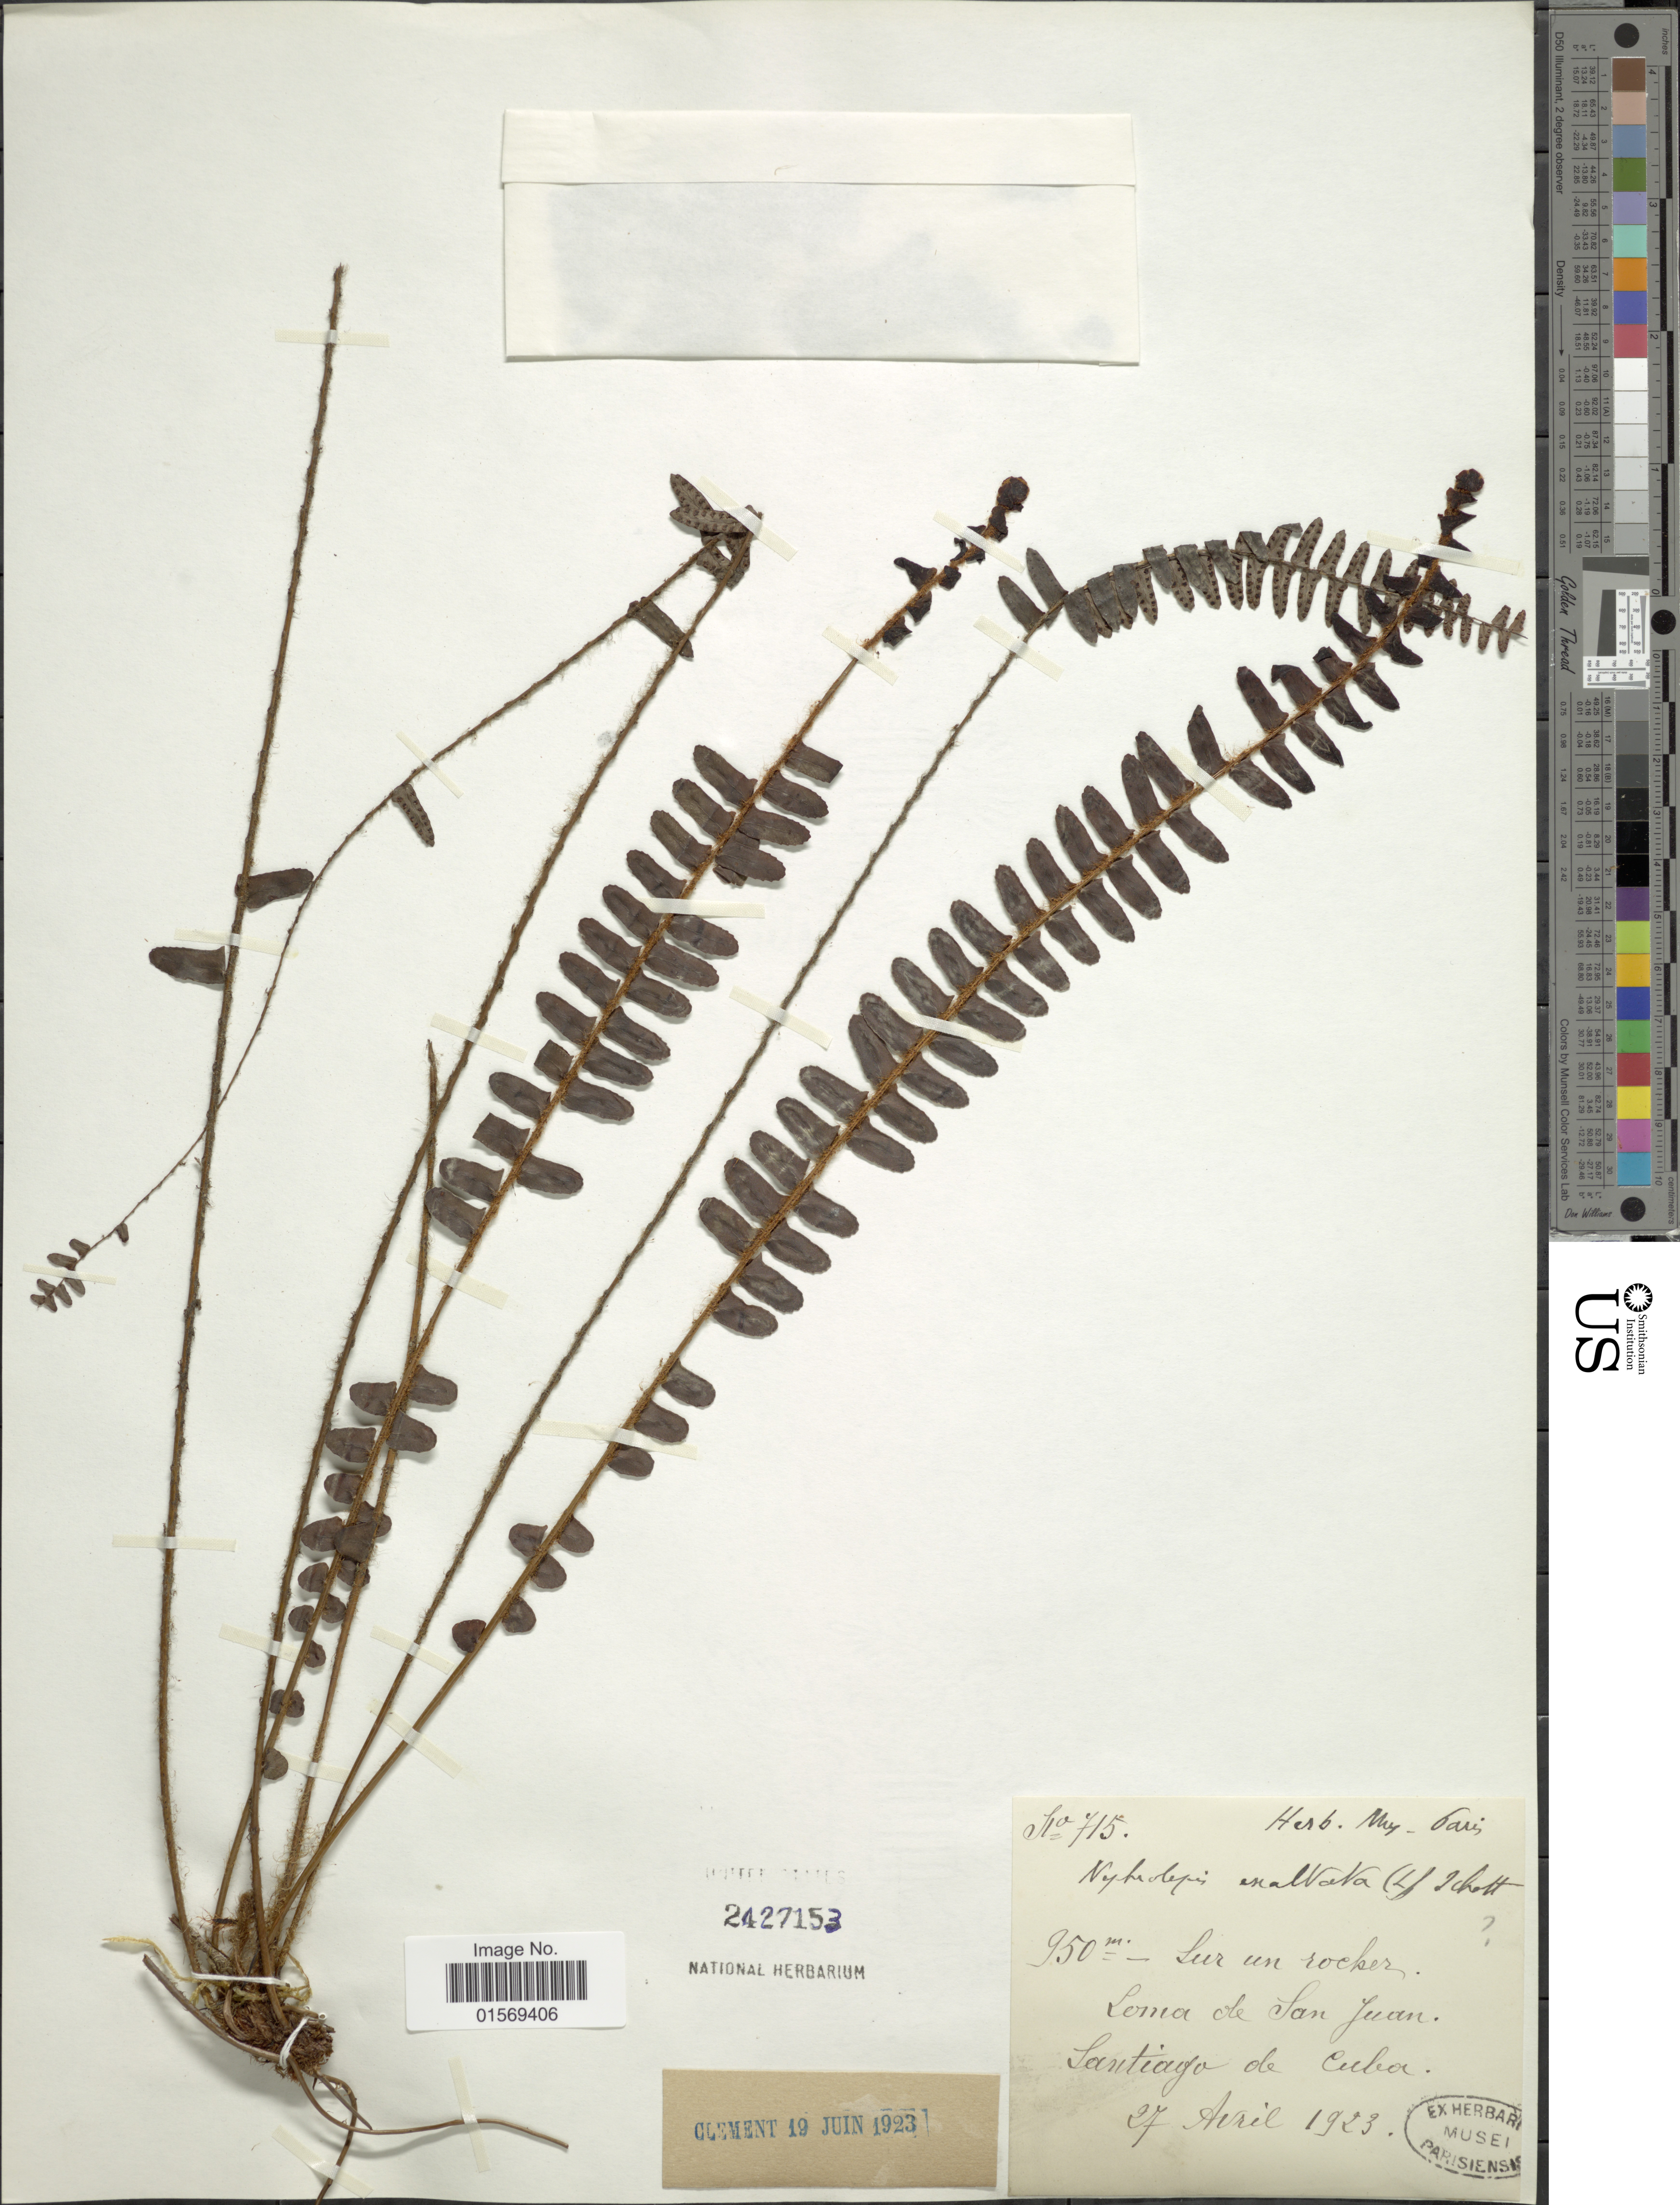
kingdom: Plantae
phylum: Tracheophyta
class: Polypodiopsida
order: Polypodiales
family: Nephrolepidaceae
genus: Nephrolepis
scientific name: Nephrolepis exaltata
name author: (L.) Schott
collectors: Herb. Mus. Paris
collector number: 715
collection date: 1923-04-24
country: Cuba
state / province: Santiago de Cuba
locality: Loma de San Juan Santiago de Cuba.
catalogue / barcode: US 2427153